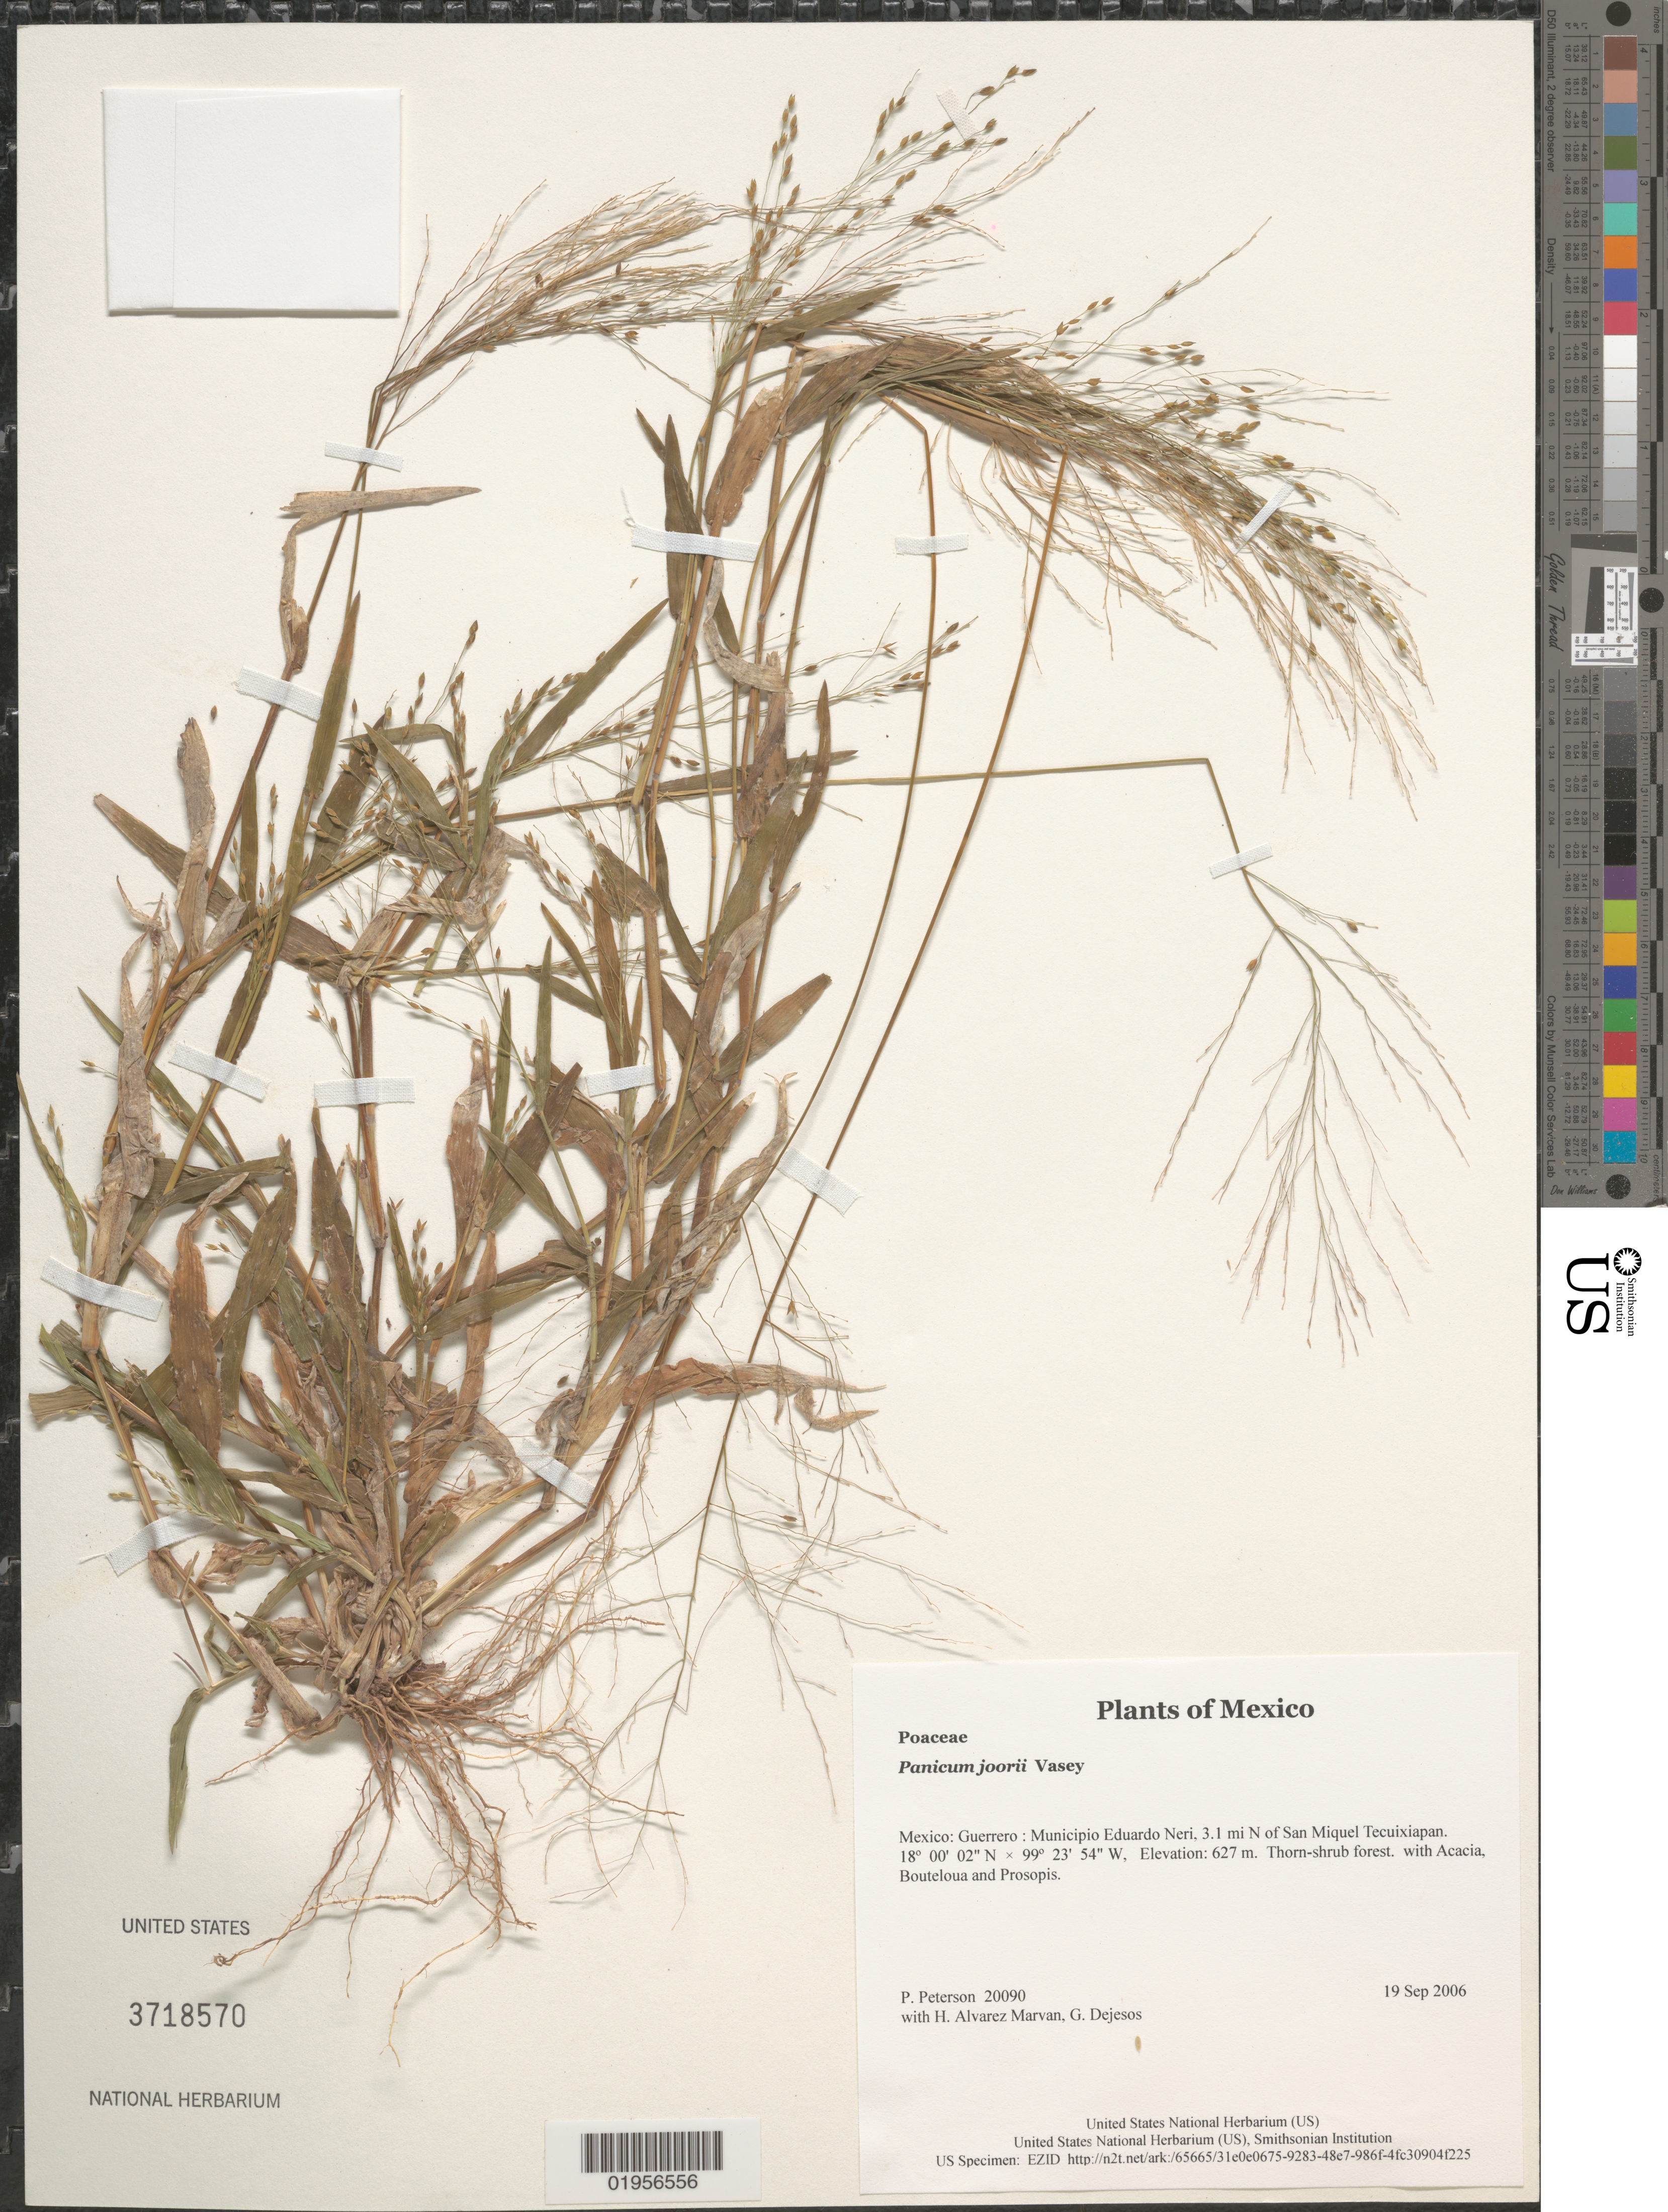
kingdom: Plantae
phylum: Tracheophyta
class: Liliopsida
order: Poales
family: Poaceae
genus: Panicum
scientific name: Panicum sp.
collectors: P. M. Peterson, H. Alvarez Marvan & G. Dejesos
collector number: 20090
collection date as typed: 19 Sep 2006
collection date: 2006-09-19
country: Mexico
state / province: Guerrero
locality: Municipio Eduardo Neri, 3.1 mi N of San Miquel Tecuixiapan.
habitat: Thorn-shrub forest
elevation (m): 627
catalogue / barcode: US 3718570